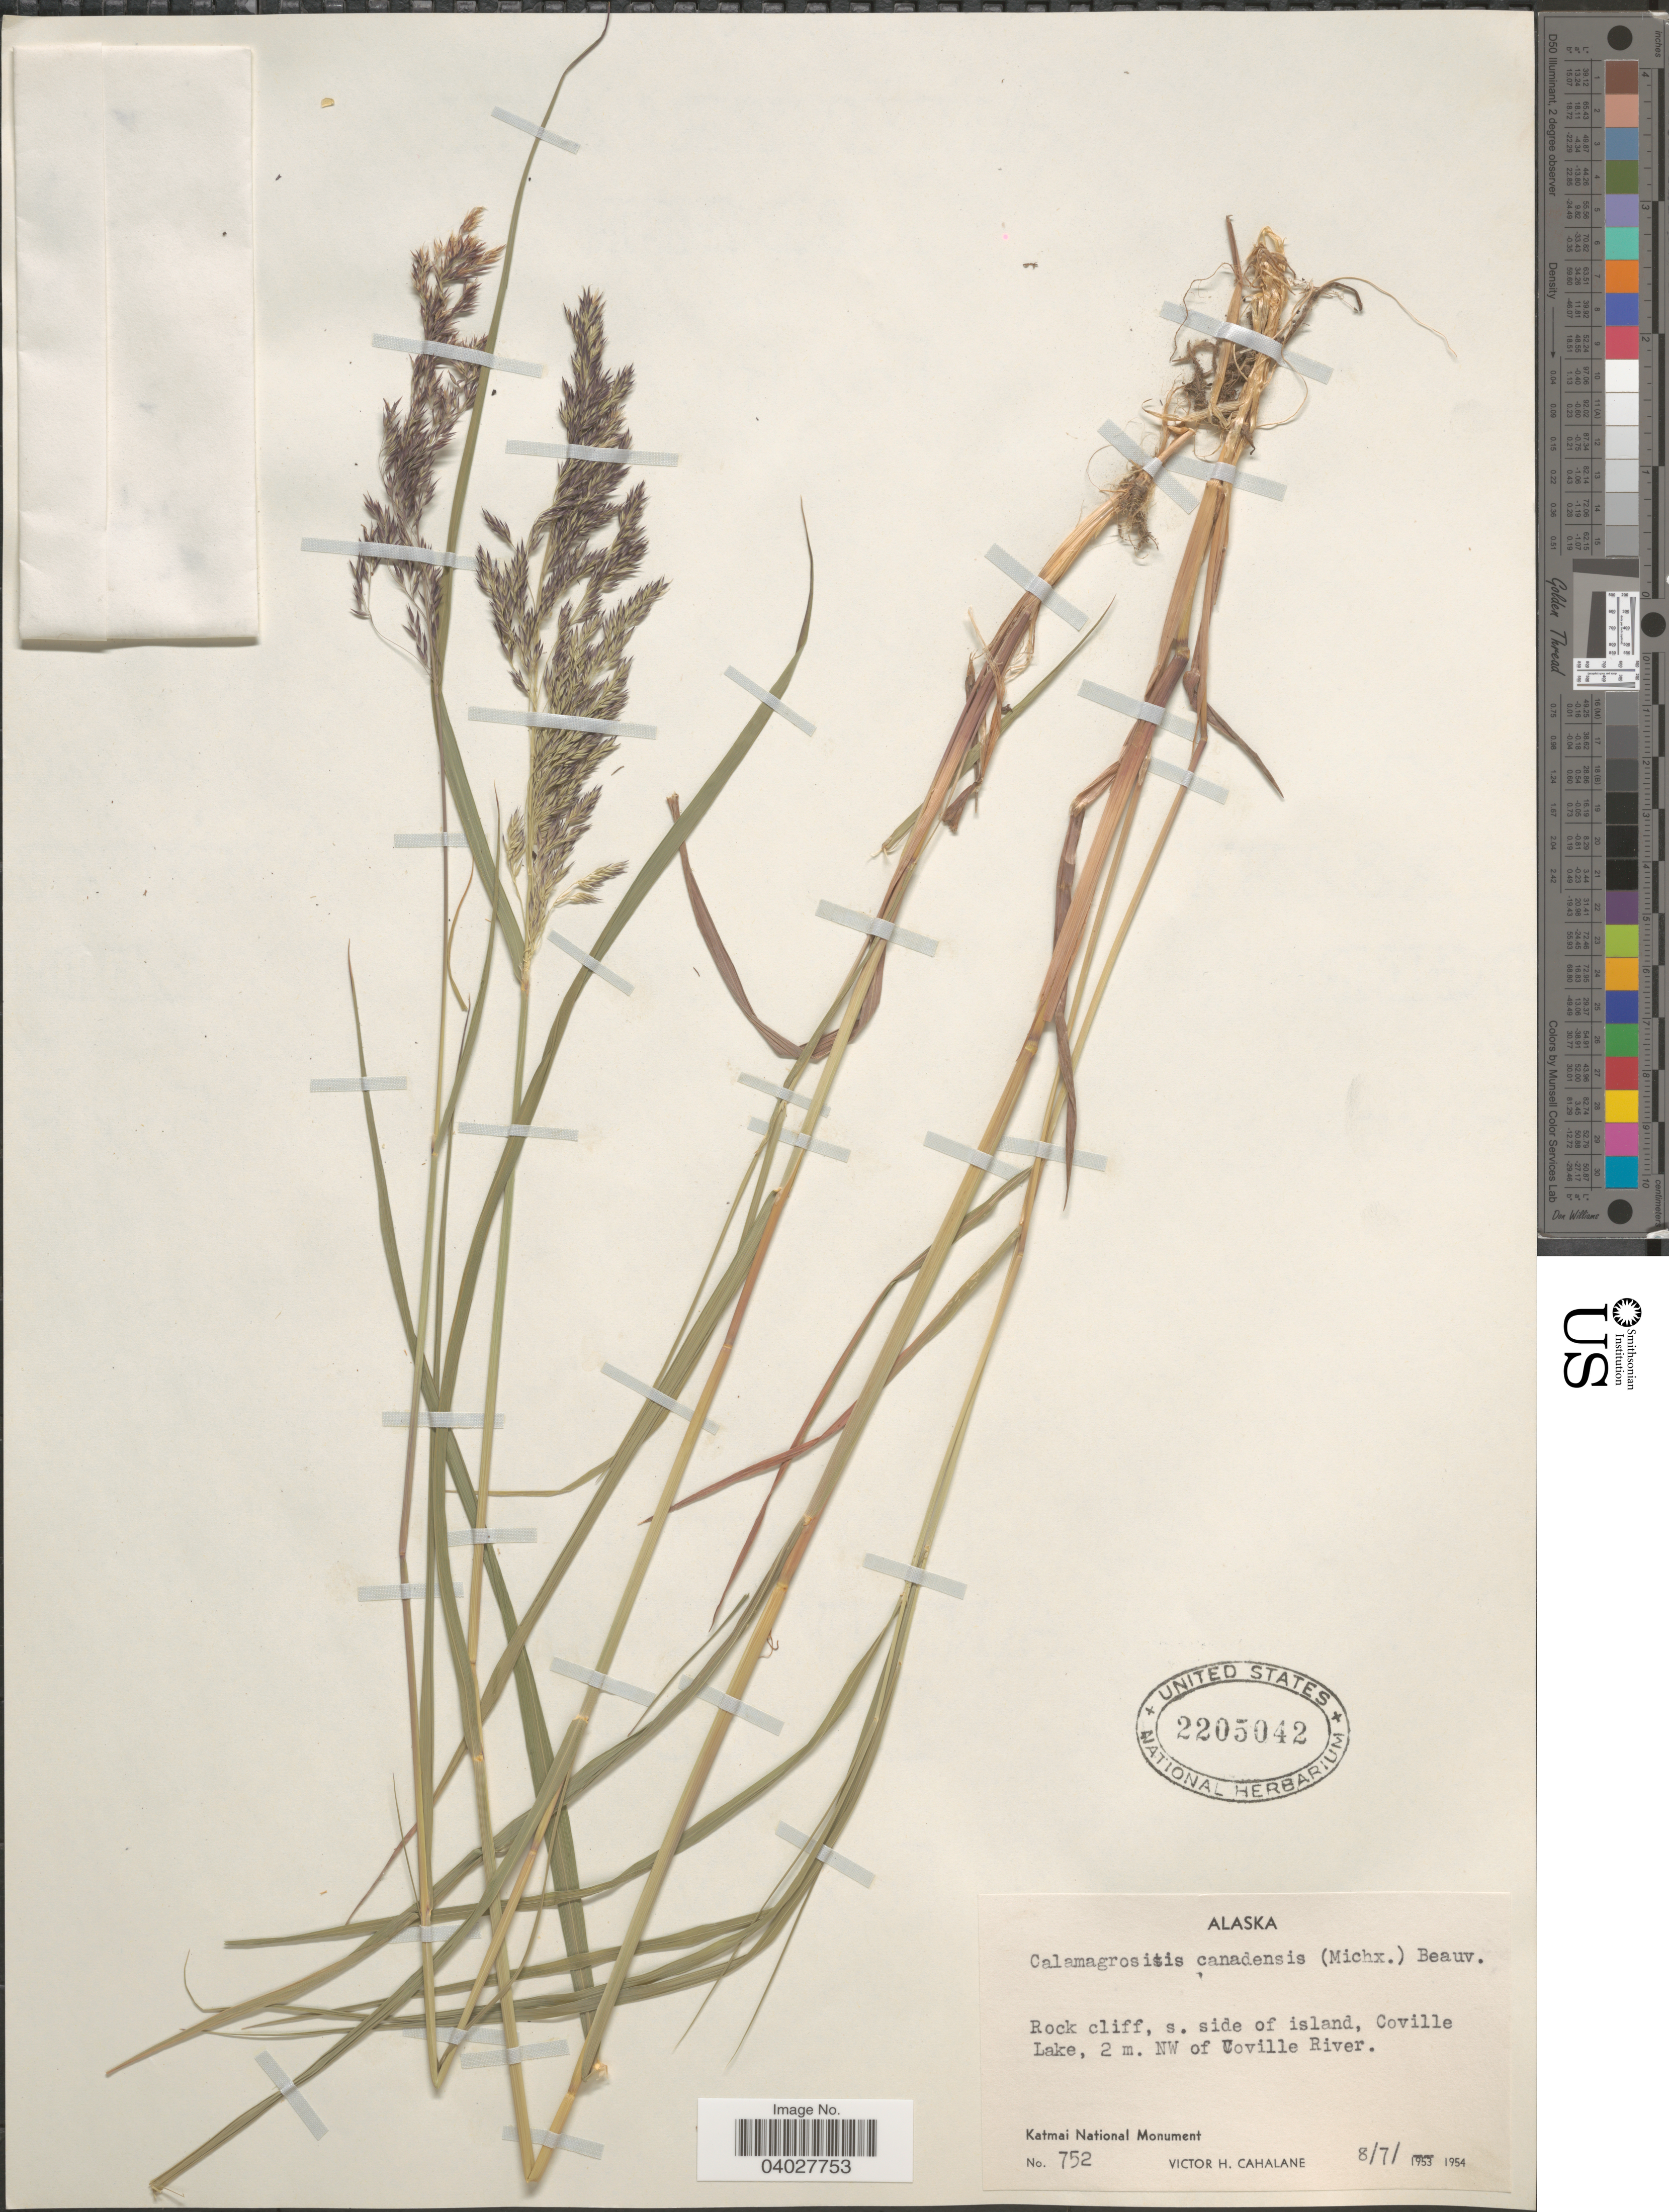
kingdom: Plantae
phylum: Tracheophyta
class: Liliopsida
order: Poales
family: Poaceae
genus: Calamagrostis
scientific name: Calamagrostis canadensis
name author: (Michx.) P. Beauv.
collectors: V. Cahalane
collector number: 752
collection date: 1954-08-07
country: United States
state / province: Alaska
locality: Rock cliff, s. side of island, Coville Lake, 2 m. NW of Coville River.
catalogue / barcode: US 2205042